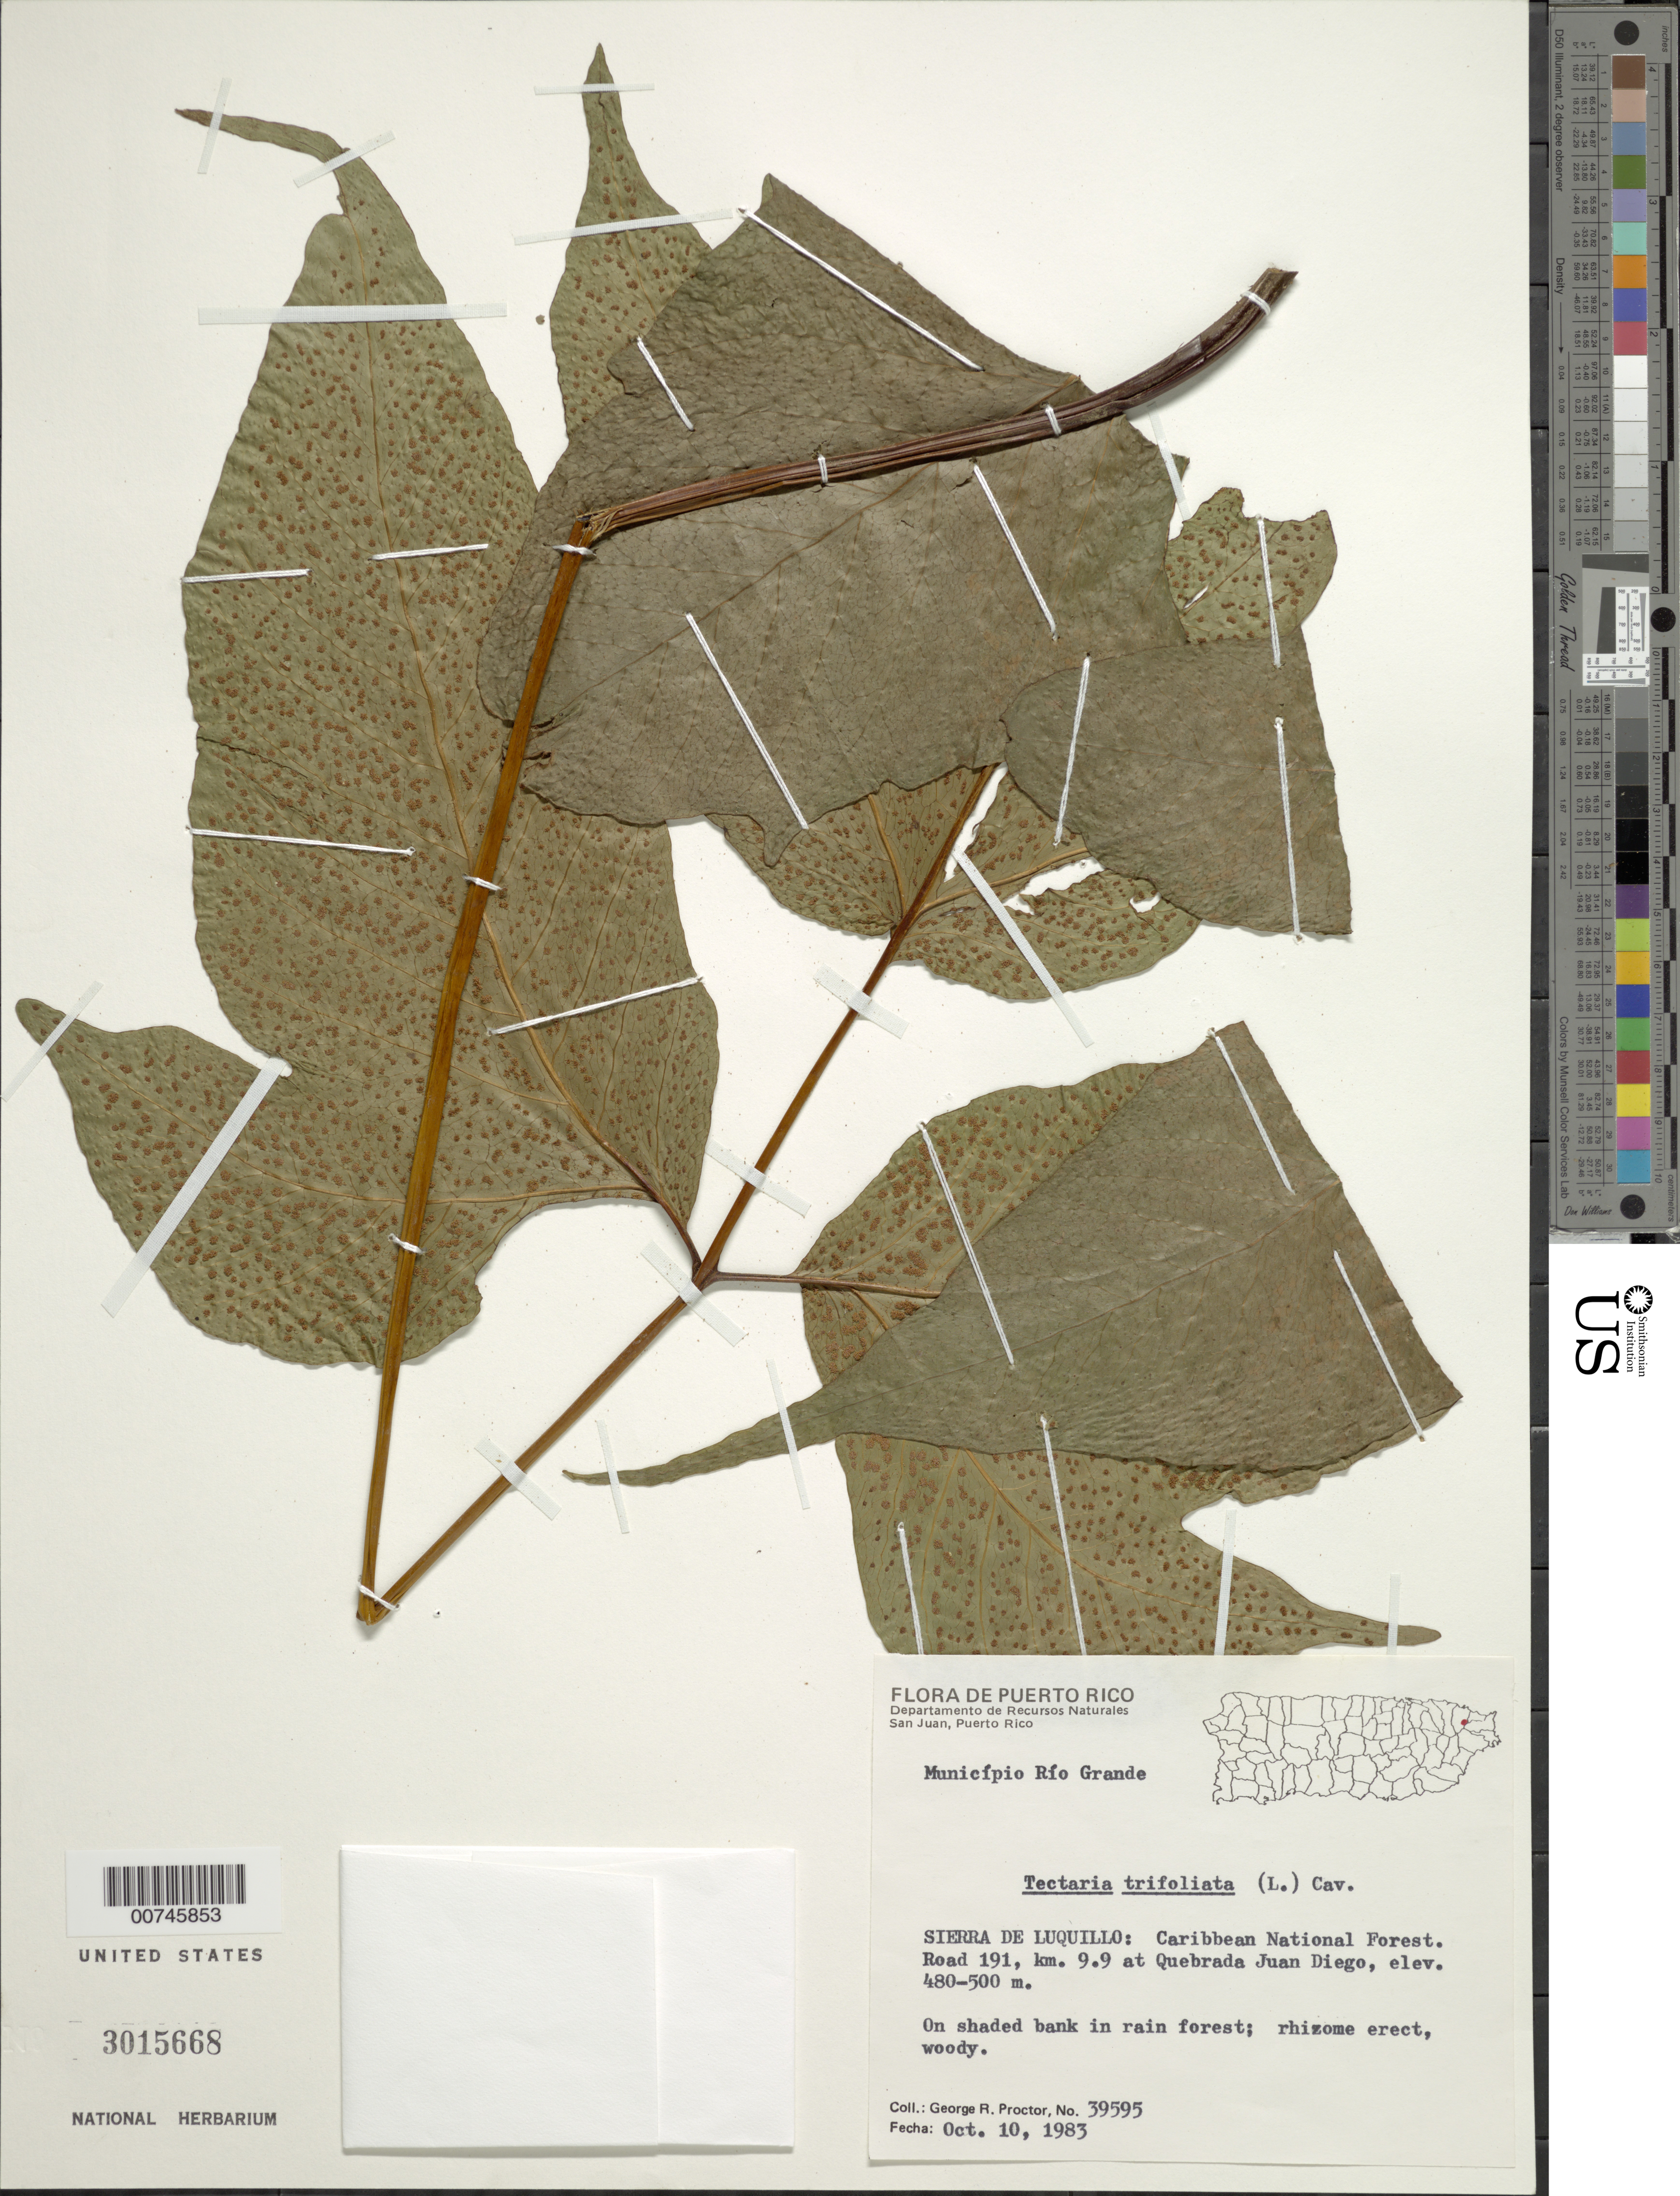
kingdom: Plantae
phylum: Tracheophyta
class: Polypodiopsida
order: Polypodiales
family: Tectariaceae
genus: Tectaria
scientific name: Tectaria trifoliata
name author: (L.) Cav.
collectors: G. R. Proctor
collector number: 39595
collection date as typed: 10 Oct 1983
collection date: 1983-10-10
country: Puerto Rico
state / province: Río Grande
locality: Sierra de Luquillo: Caribbean National Forest. Road 191, km 9.9 at Quebrada Juan Diego, Municipio Río Grande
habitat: On shaded bank in rain forest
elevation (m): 480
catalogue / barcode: US 3015668